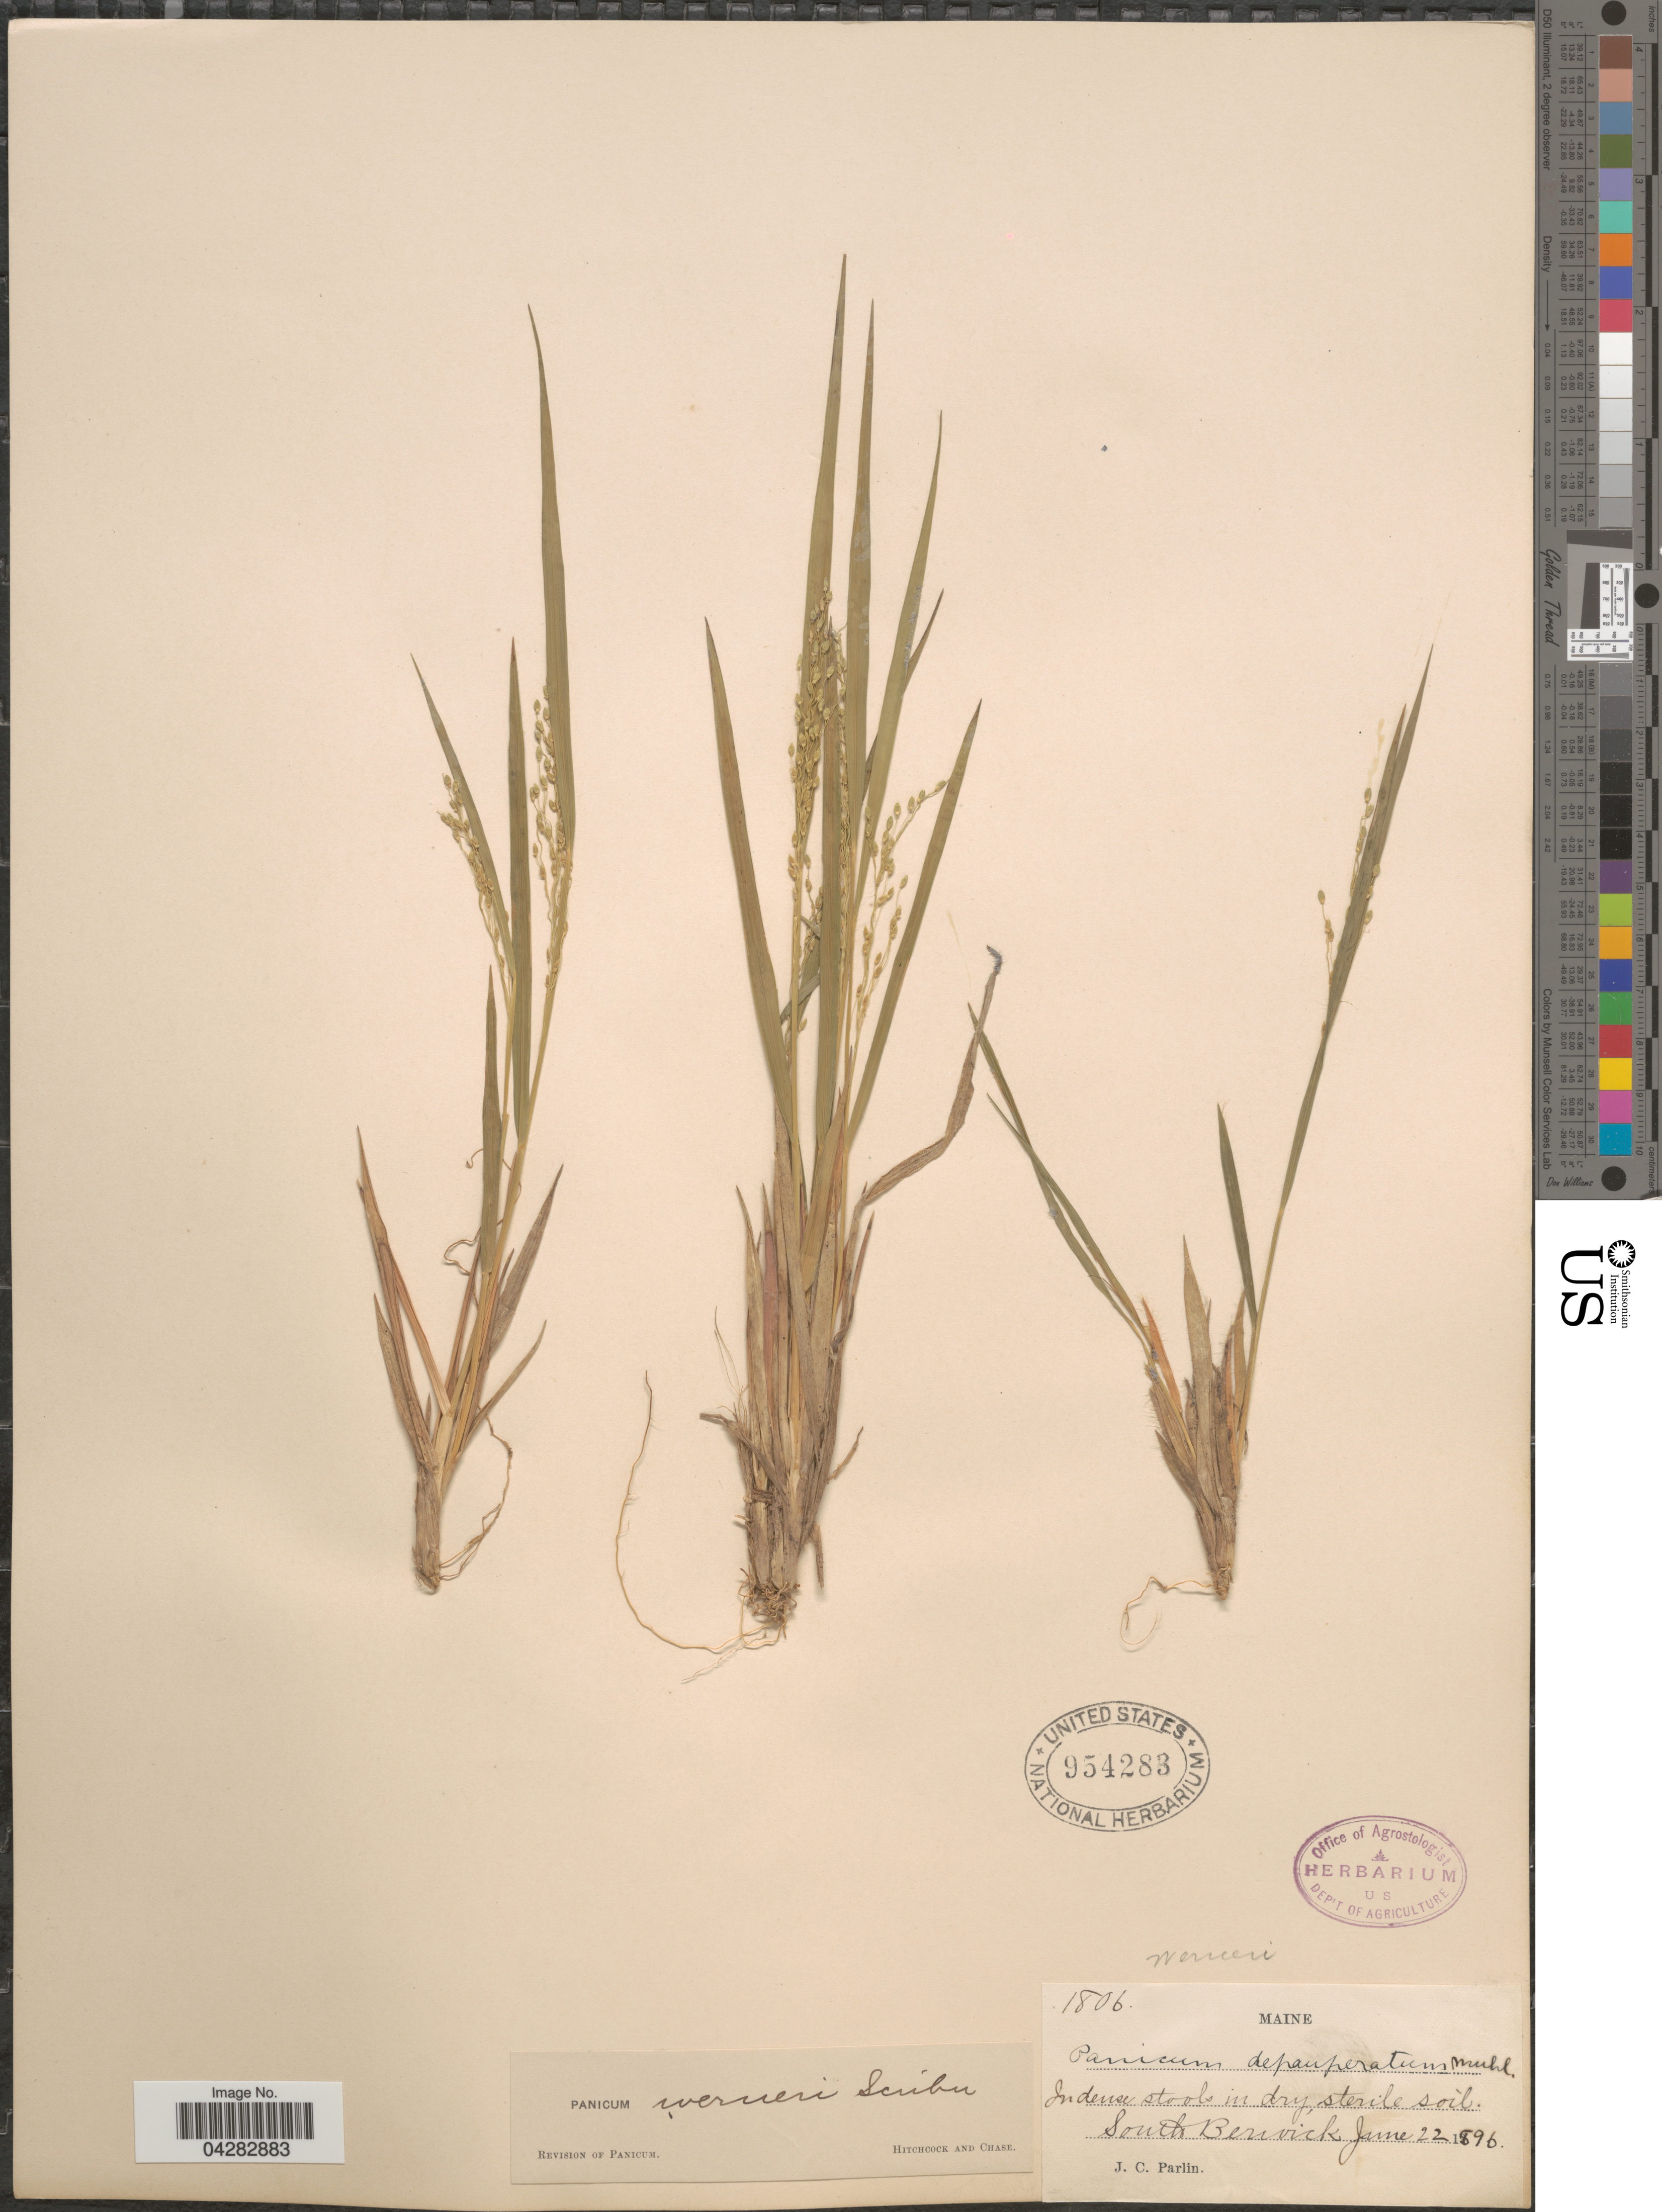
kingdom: Plantae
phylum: Tracheophyta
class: Liliopsida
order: Poales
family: Poaceae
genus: Dichanthelium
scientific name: Dichanthelium linearifolium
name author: (Scribn.) Gould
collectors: J. Parlin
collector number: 1806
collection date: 1896-06-22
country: United States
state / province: Maine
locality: South Berwick.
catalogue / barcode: US 954283